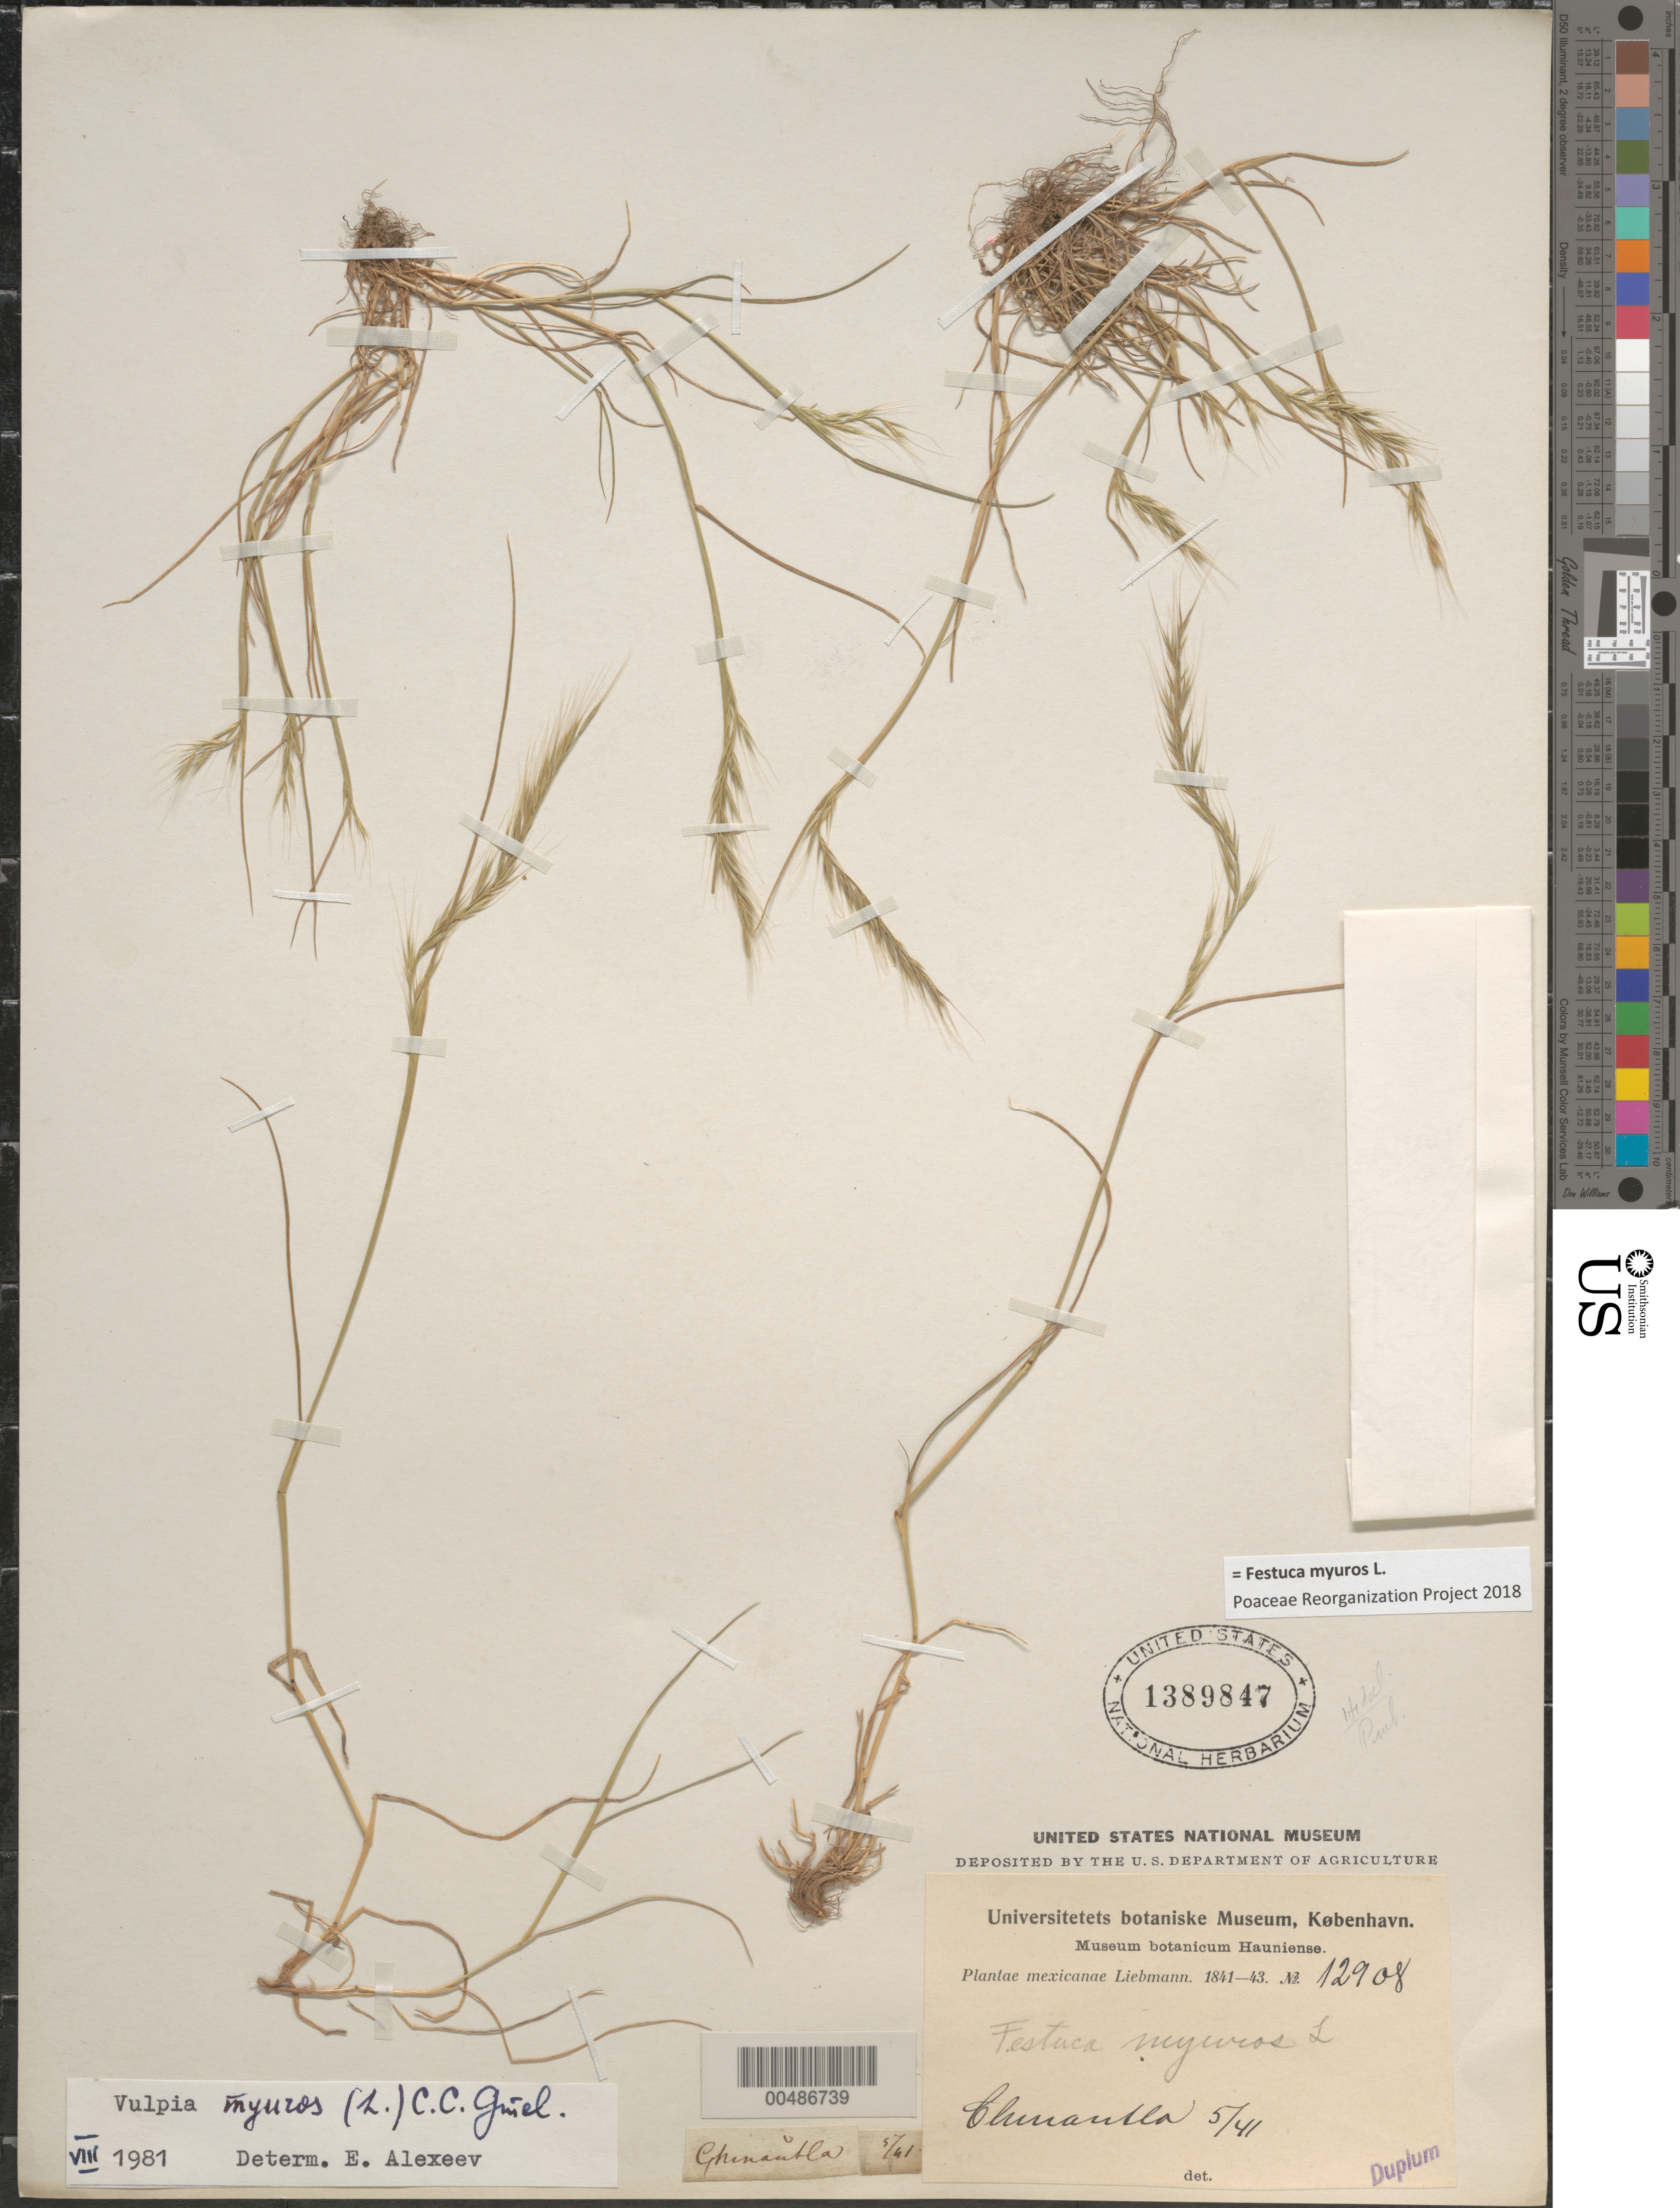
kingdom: Plantae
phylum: Tracheophyta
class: Liliopsida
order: Poales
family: Poaceae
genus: Festuca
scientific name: Festuca myuros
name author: L.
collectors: F. M. Liebmann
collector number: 12908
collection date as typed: May 1841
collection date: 1841-05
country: Mexico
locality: Chinaulla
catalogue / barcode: US 1389847